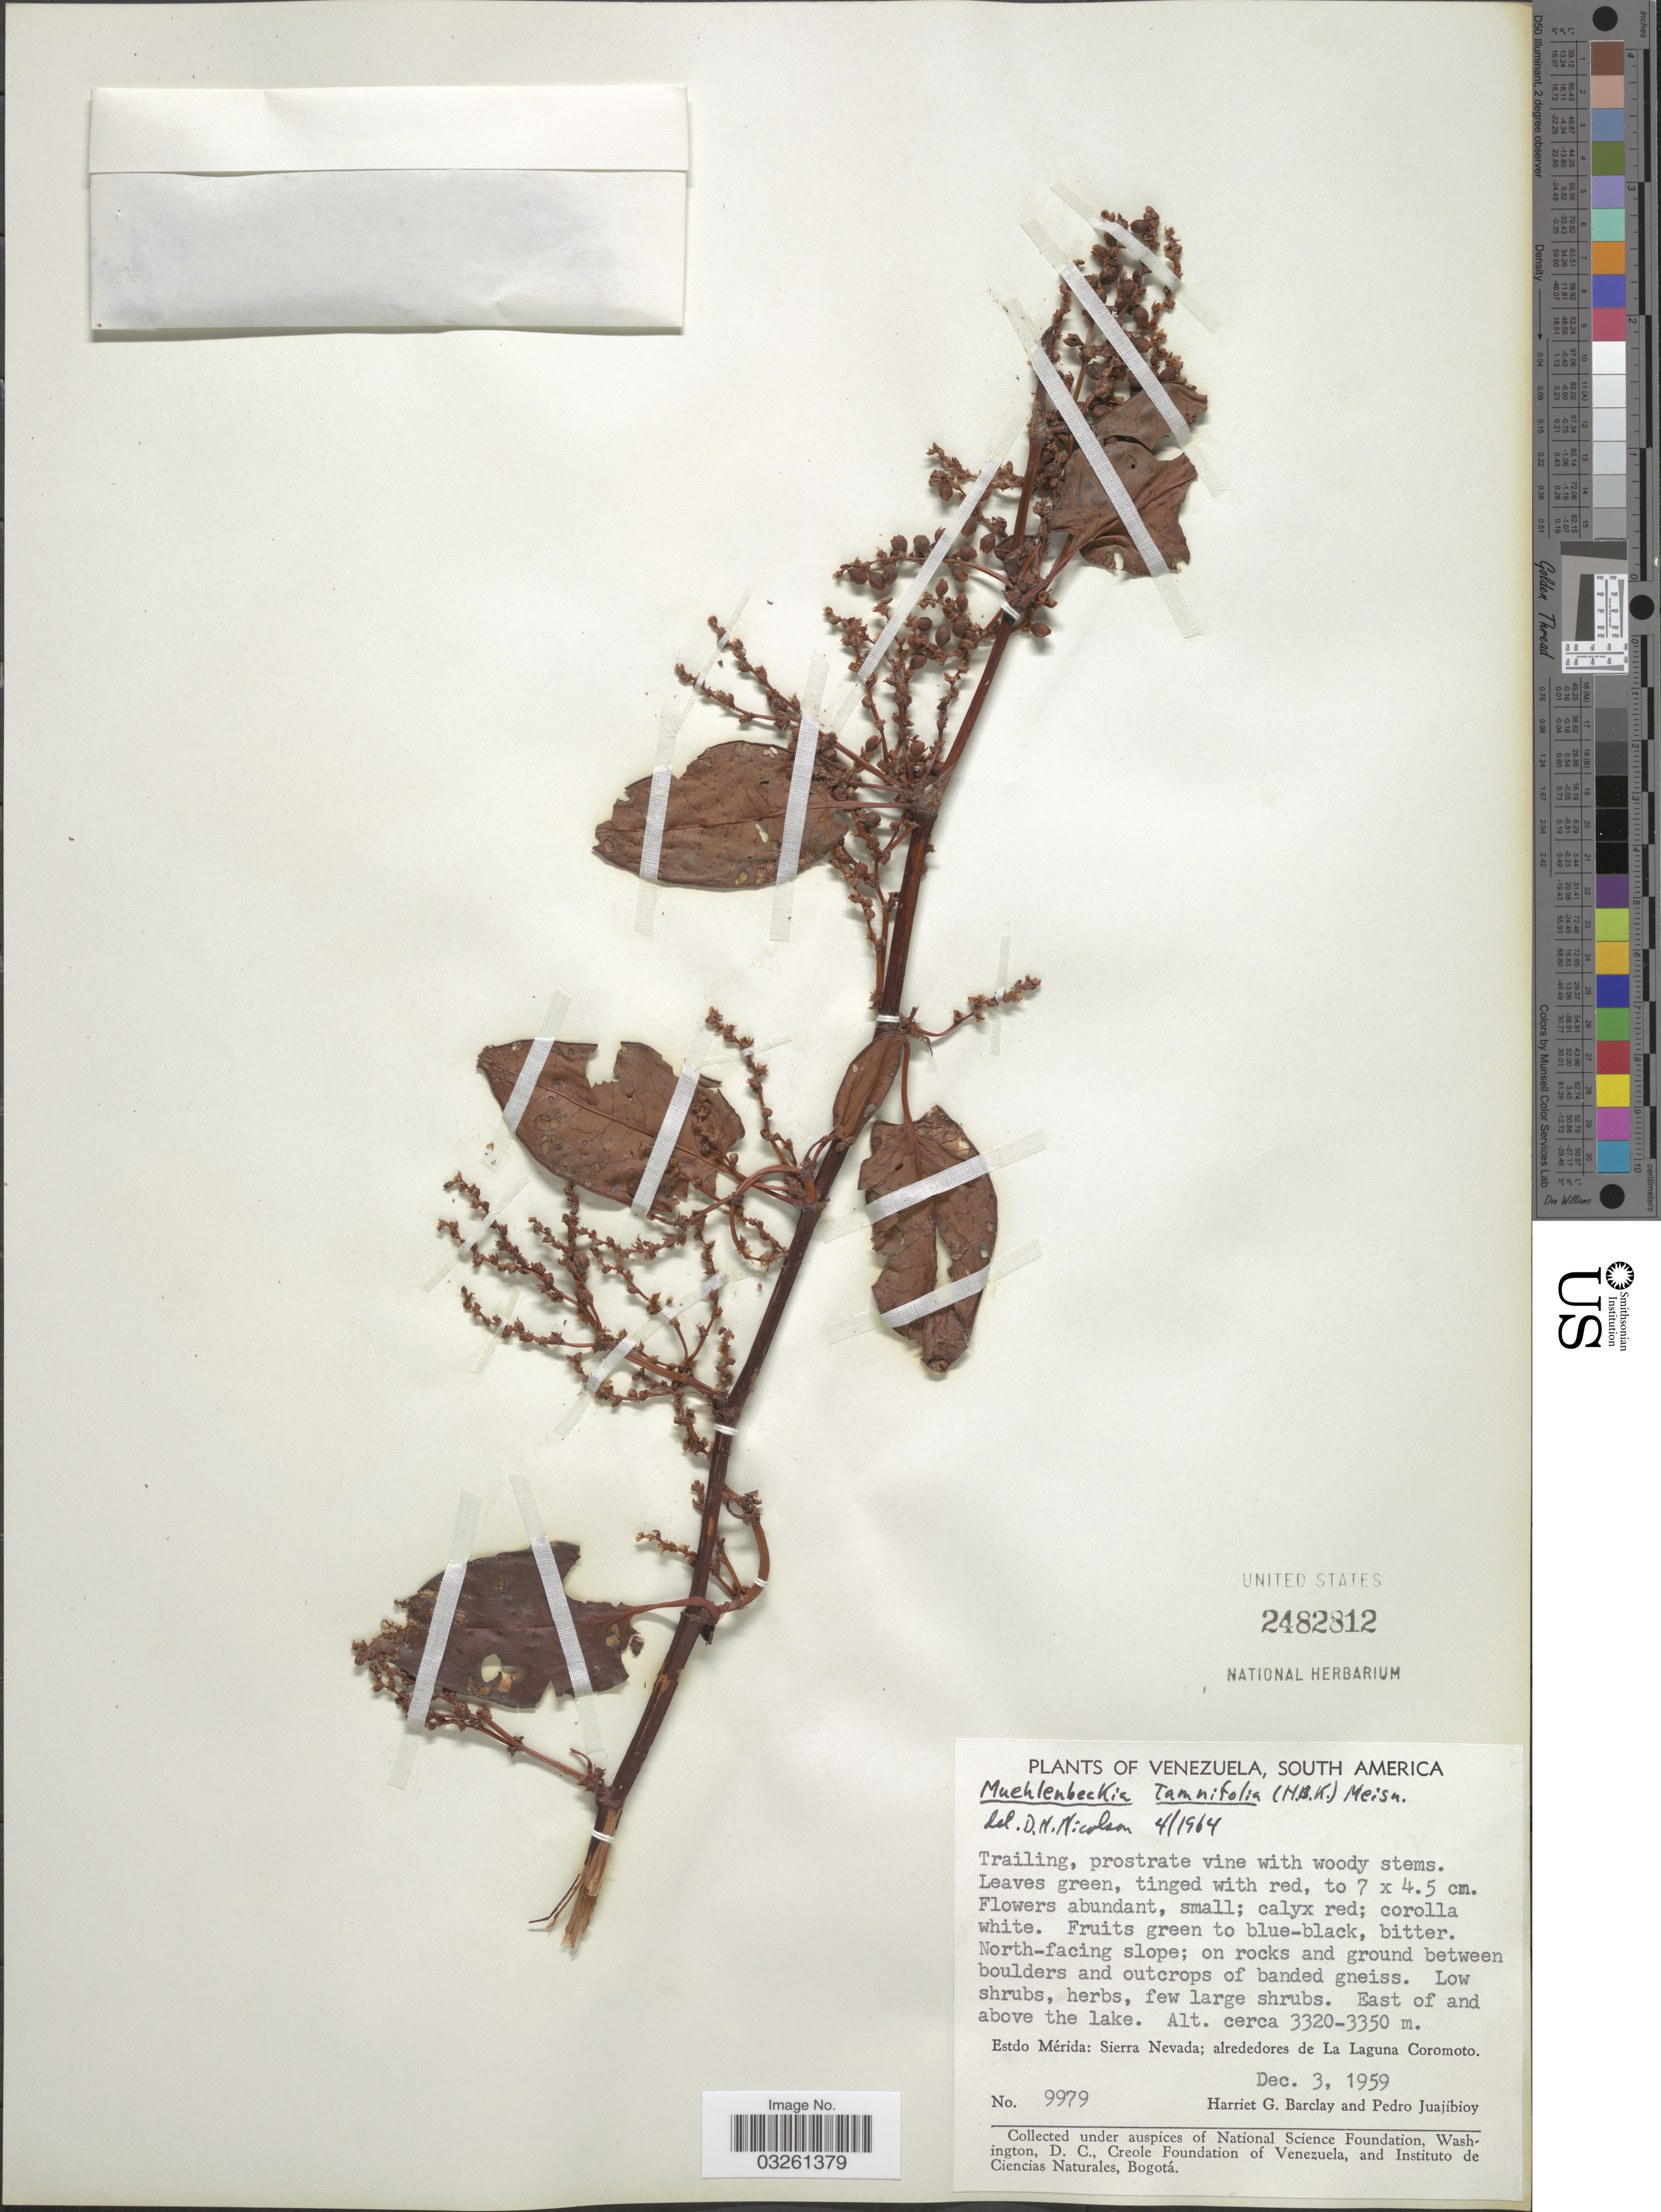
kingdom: Plantae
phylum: Tracheophyta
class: Magnoliopsida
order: Caryophyllales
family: Polygonaceae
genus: Muehlenbeckia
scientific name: Muehlenbeckia tamnifolia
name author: (Kunth) Meisn.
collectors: H. G. Barclay & P. Juajibioy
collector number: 9979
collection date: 1959-12-03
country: Venezuela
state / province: Mérida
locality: East of and above lake. Sierra Nevada; alrededores de La Laguna Coromoto.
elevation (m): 3320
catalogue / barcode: US 2482812